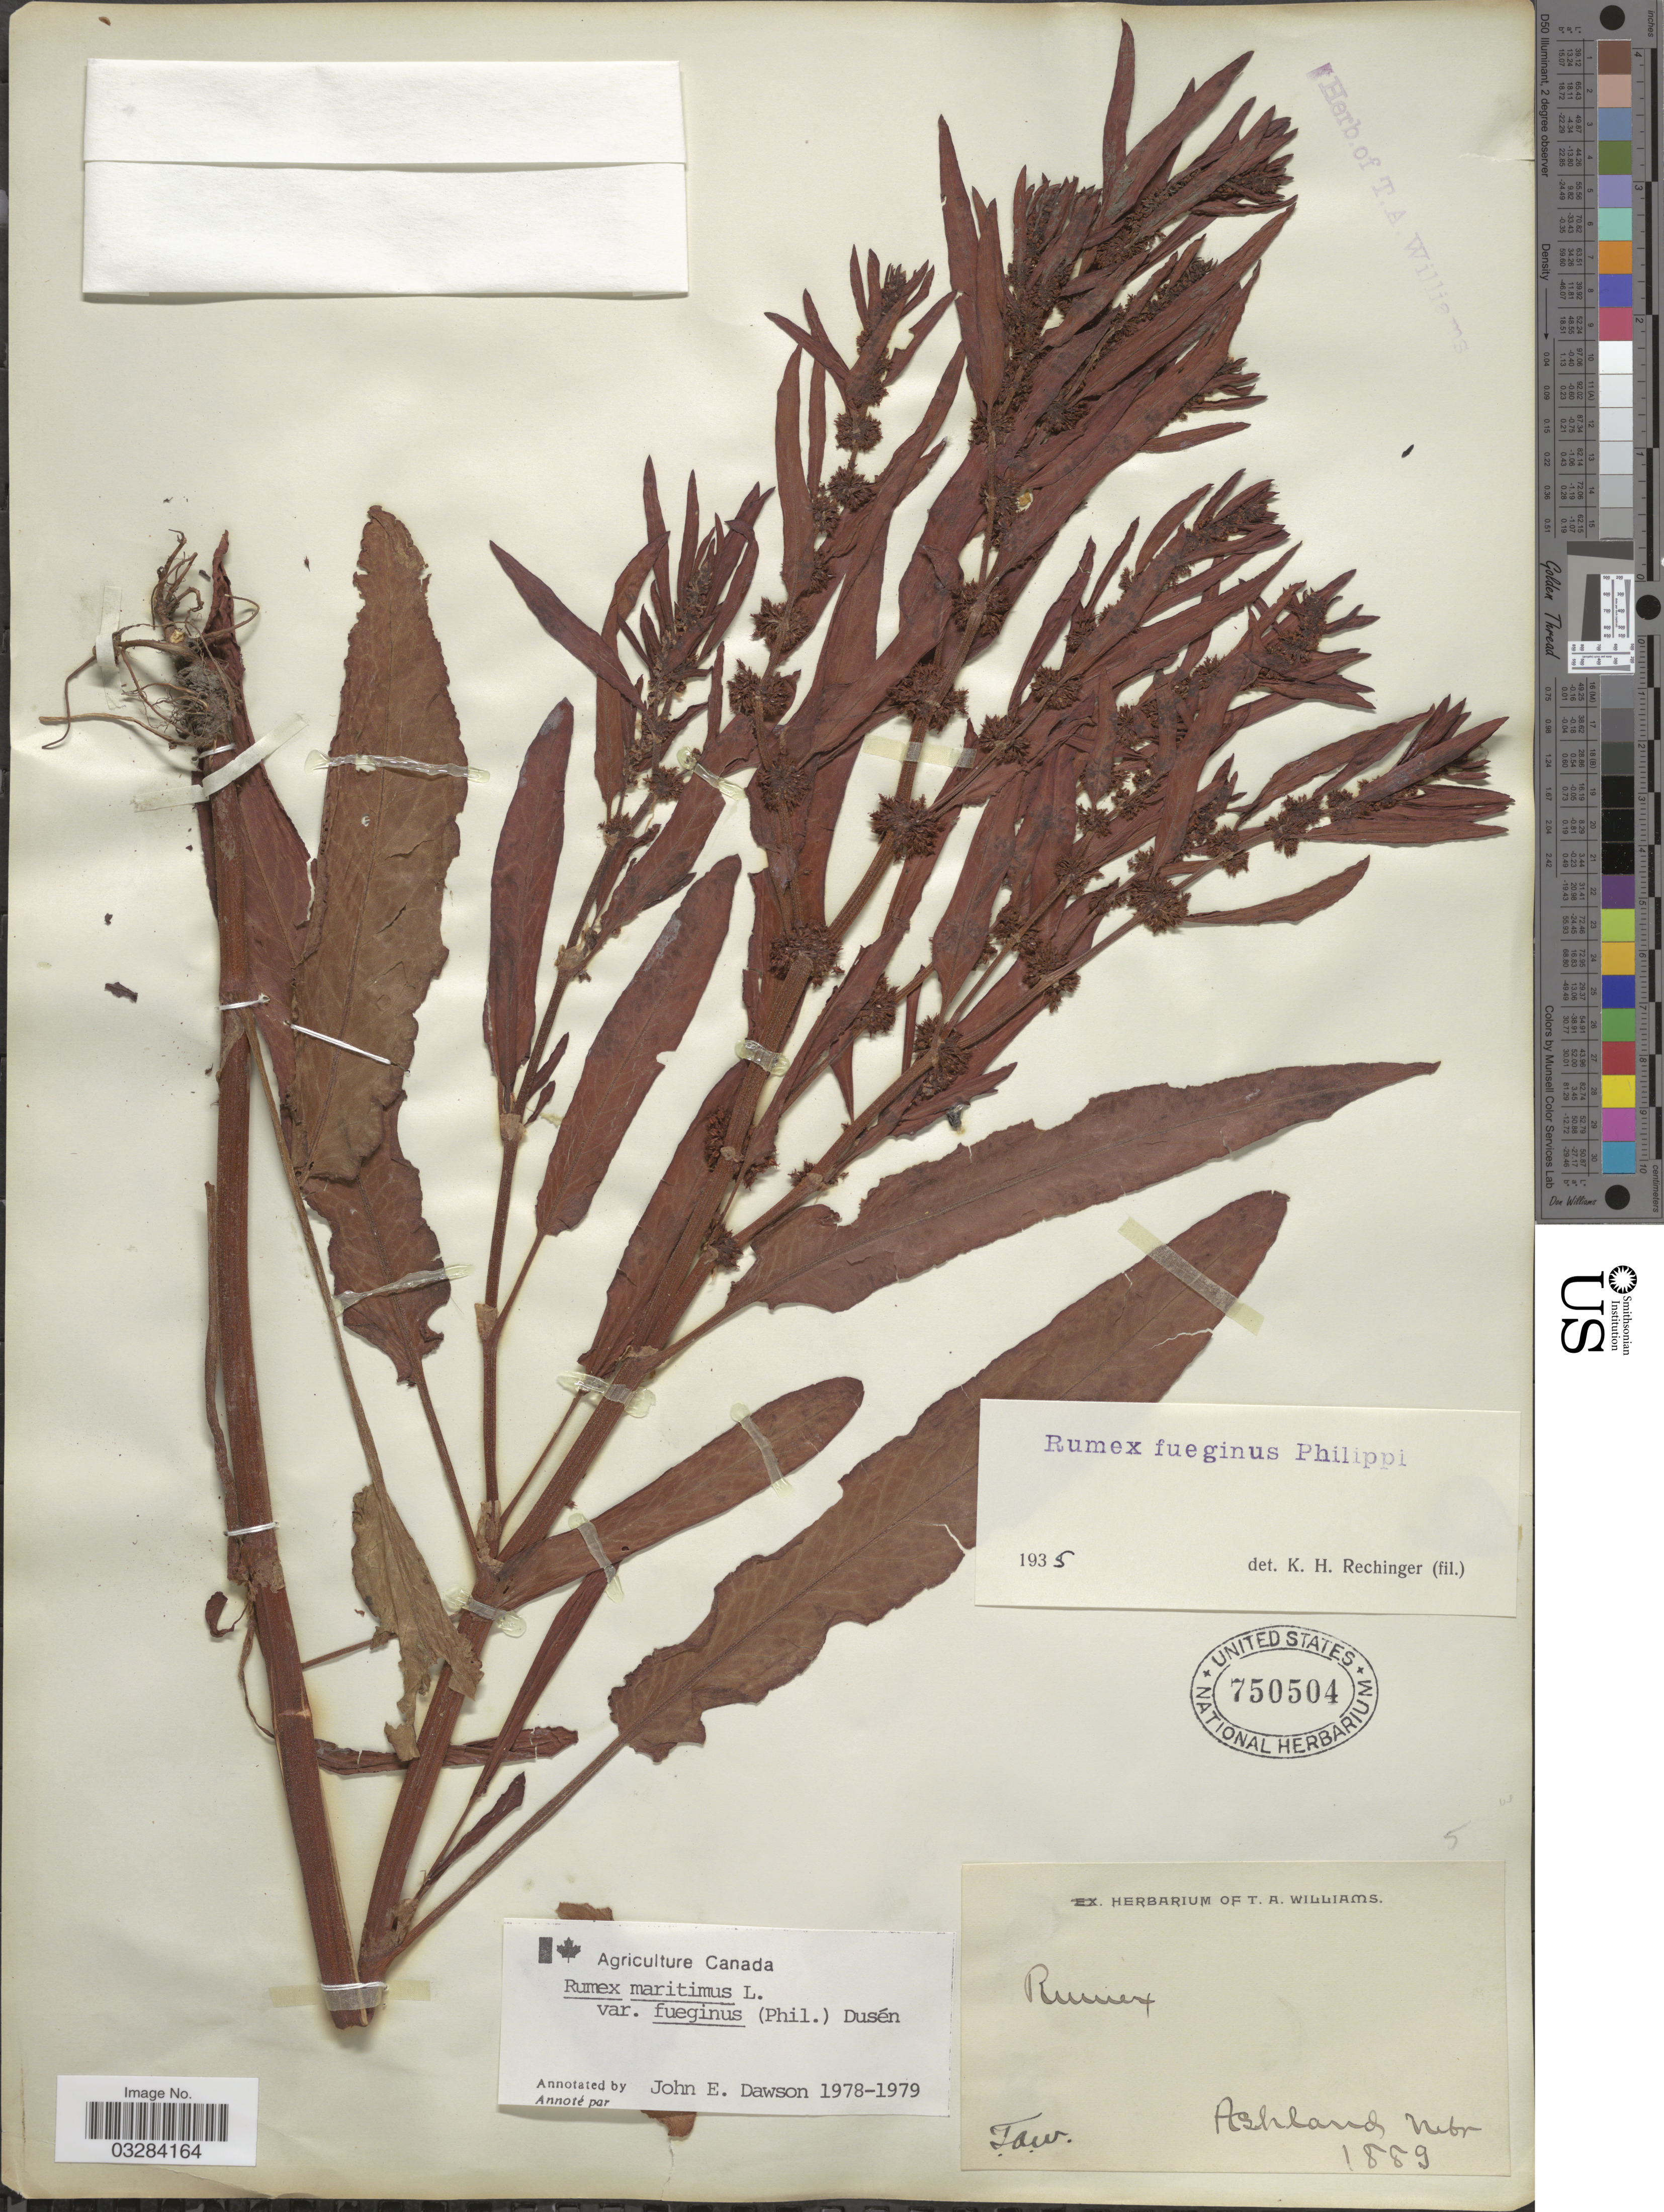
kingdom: Plantae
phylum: Tracheophyta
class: Magnoliopsida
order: Caryophyllales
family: Polygonaceae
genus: Rumex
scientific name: Rumex maritimus var. fueginus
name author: (Phil.) Dusén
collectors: T. Williams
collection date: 1889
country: United States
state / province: Nebraska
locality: Ashland.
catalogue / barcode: US 750504